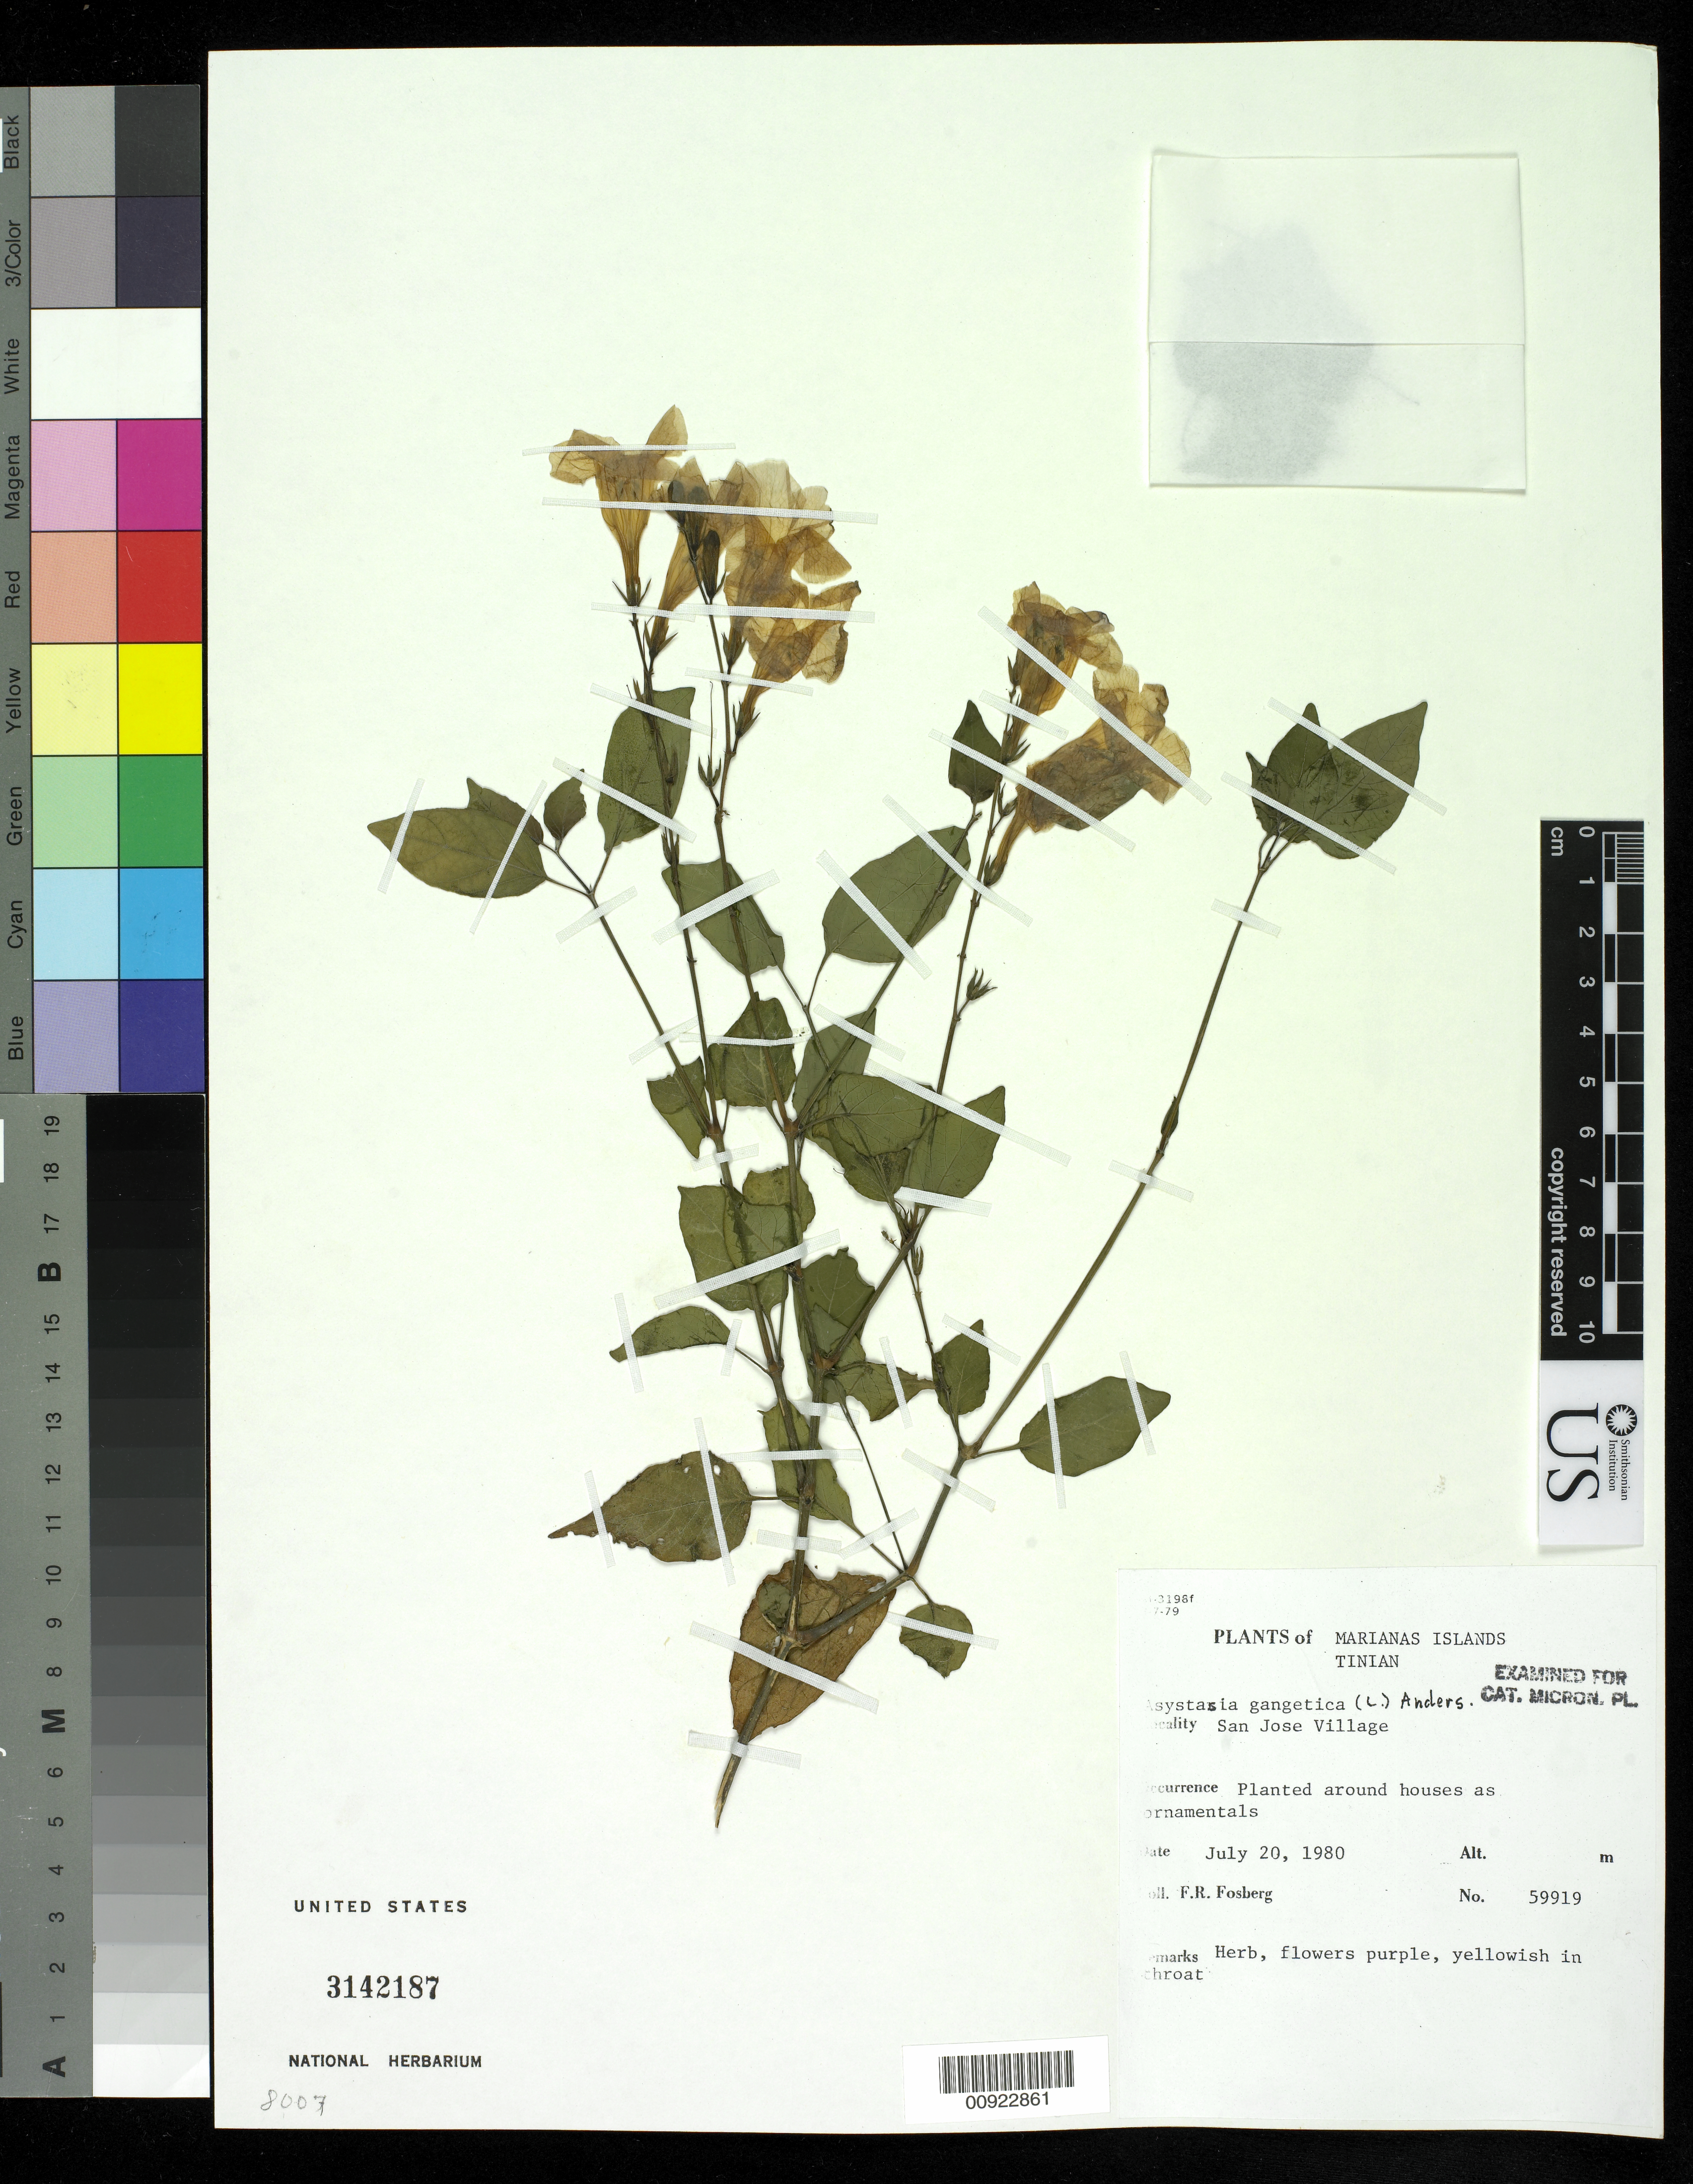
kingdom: Plantae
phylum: Tracheophyta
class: Magnoliopsida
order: Lamiales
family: Acanthaceae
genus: Asystasia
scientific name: Asystasia gangetica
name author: (L.) T. Anderson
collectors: F. R. Fosberg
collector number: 59919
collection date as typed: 20 Jul 1980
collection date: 1980-07-20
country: Northern Mariana Islands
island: Tinian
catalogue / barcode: US 3142187